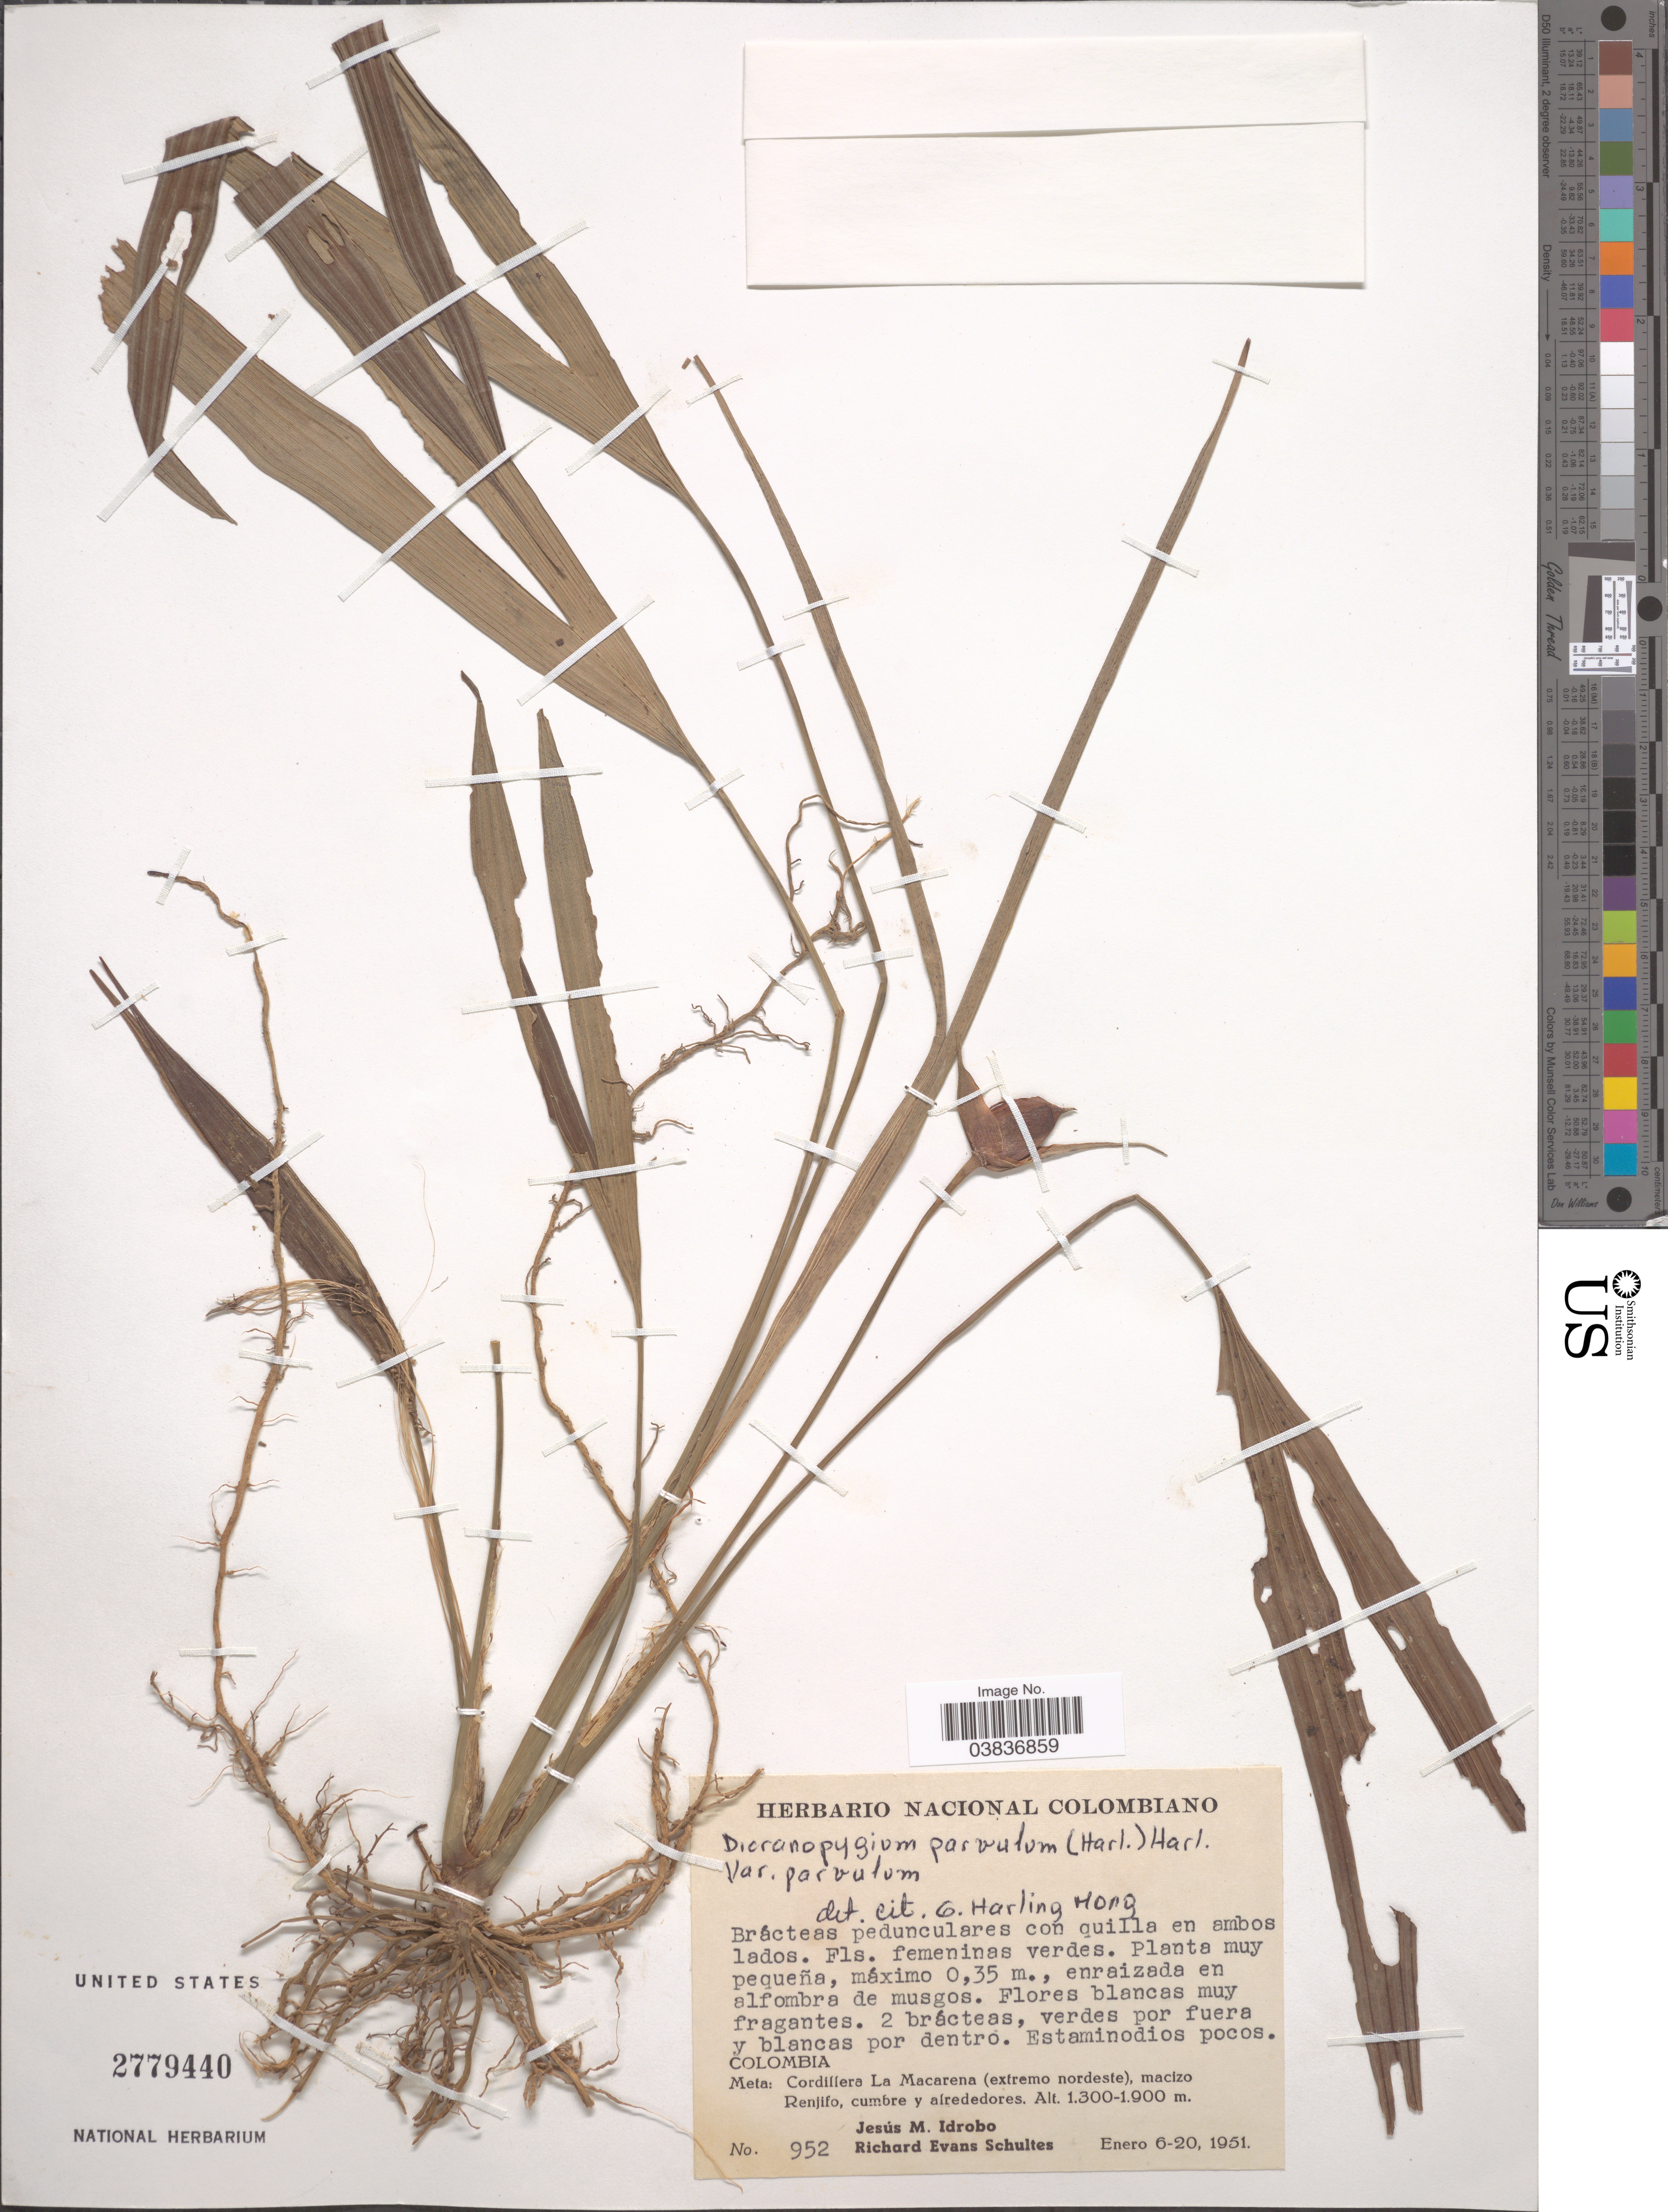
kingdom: Plantae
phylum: Tracheophyta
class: Liliopsida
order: Pandanales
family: Cyclanthaceae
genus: Dicranopygium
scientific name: Dicranopygium parvulum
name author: (Harling) Harling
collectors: J. M. Idrobo & R. E. Schultes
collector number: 952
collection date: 1951-01-06/1951-01-20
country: Colombia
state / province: Meta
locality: Cordillera La Macarena (extremo nordeste), macizo Renjifo, cumbre y alrededores.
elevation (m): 1300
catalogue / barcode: US 2779440